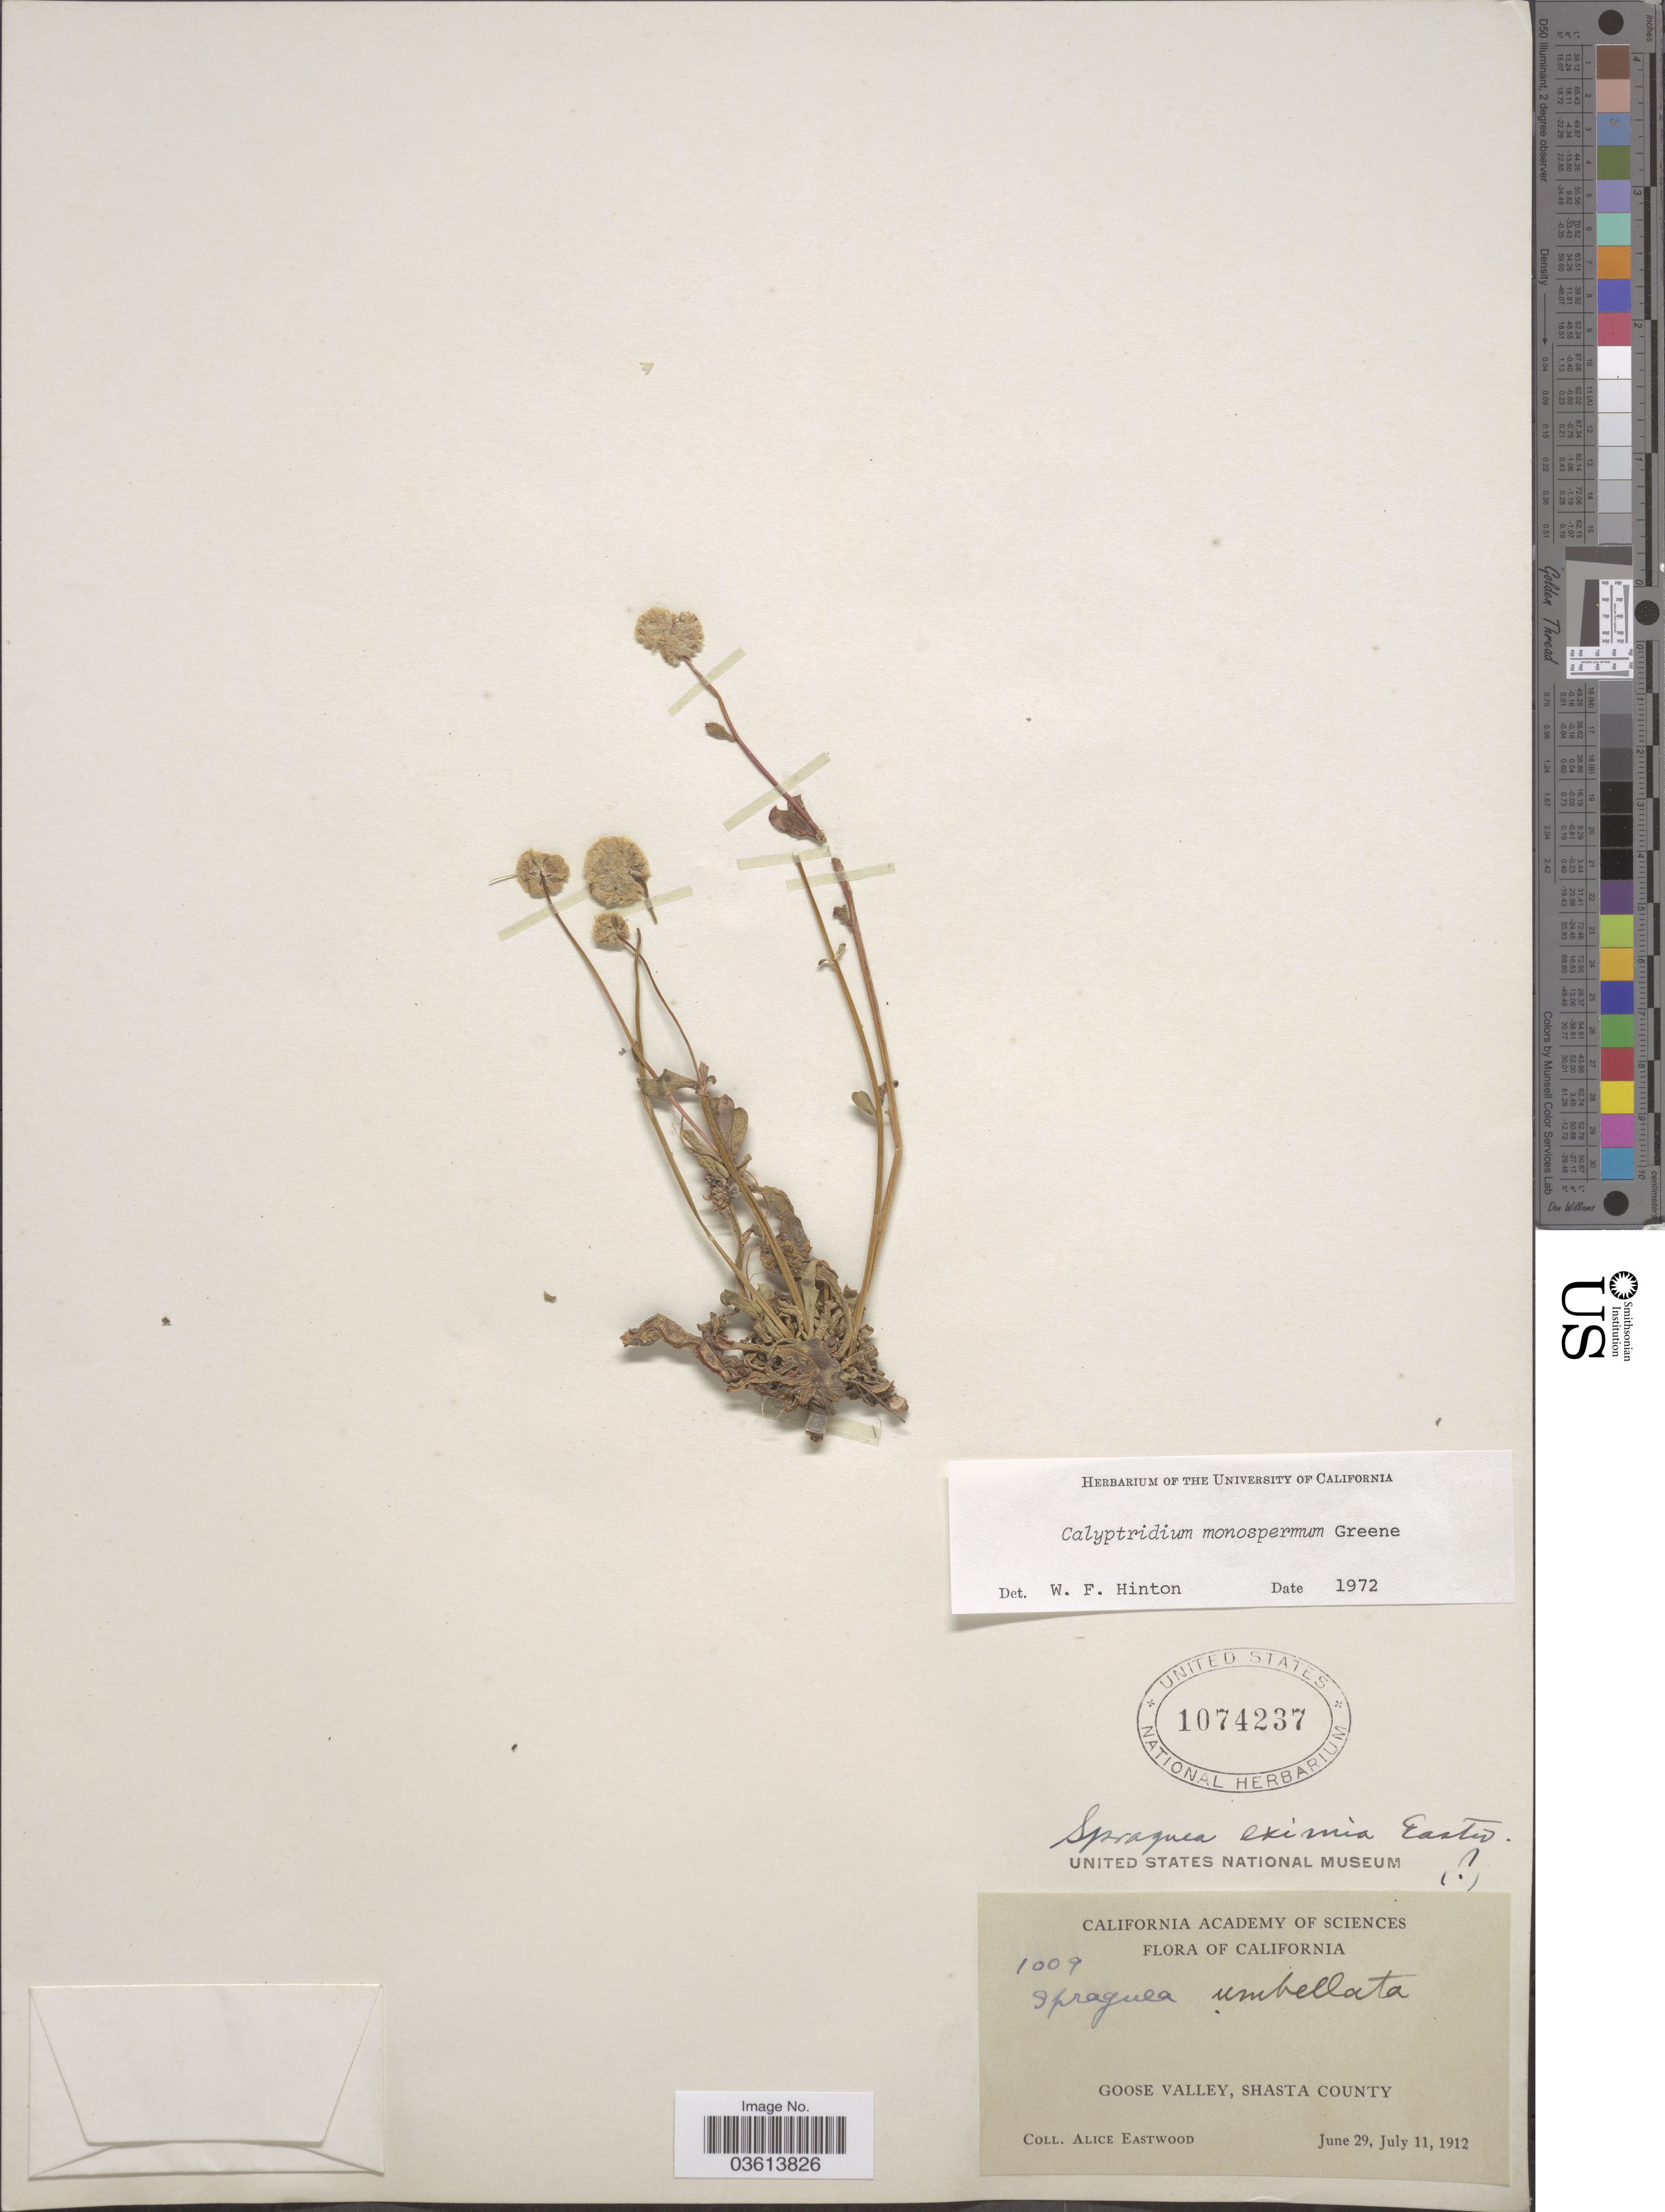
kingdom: Plantae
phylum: Tracheophyta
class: Magnoliopsida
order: Caryophyllales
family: Montiaceae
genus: Calyptridium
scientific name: Calyptridium monospermum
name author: Greene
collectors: A. Eastwood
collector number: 1009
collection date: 1912-06-29/1912-07-11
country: United States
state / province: California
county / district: Shasta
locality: Goose Valley, Shasta County.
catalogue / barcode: US 1074237